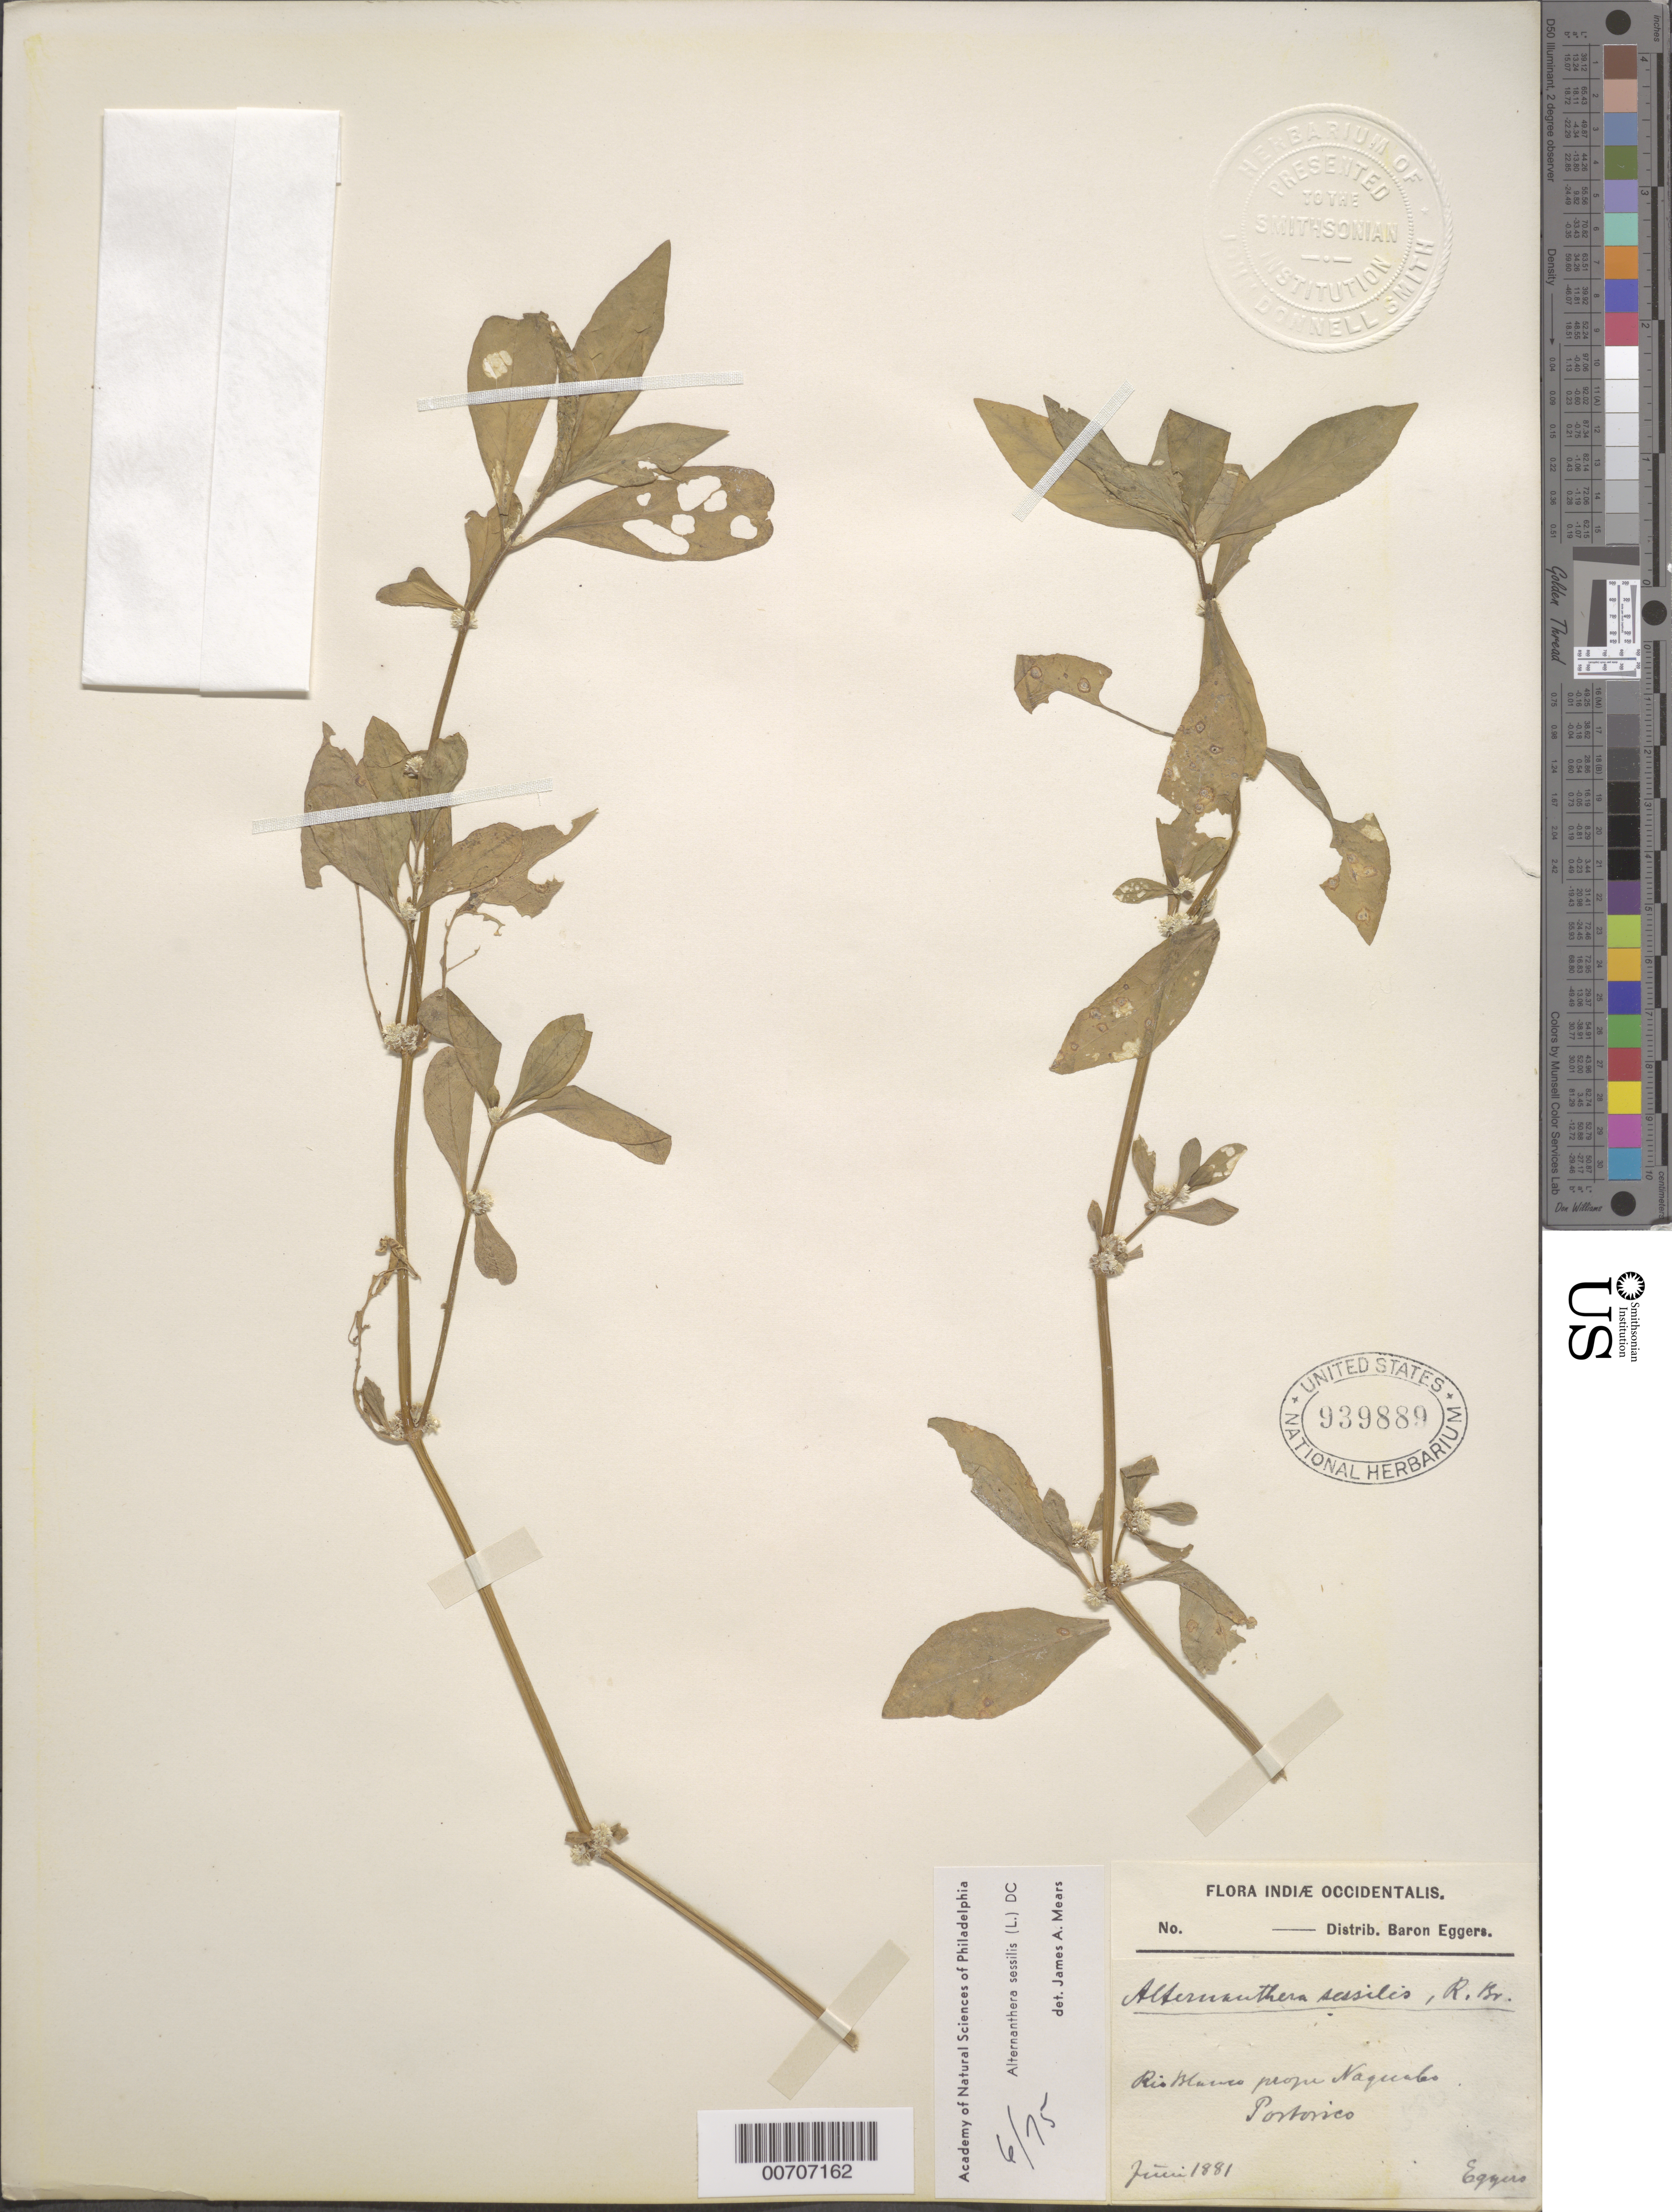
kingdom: Plantae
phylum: Tracheophyta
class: Magnoliopsida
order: Caryophyllales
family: Amaranthaceae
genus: Alternanthera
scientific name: Alternanthera sessilis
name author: (L.) DC.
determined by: Mears, J. A., (PH), Academy of Natural Sciences of Philadelphia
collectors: H. F. A. von Eggers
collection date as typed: Jun 1881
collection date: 1881-06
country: Puerto Rico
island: Greater Antilles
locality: Río Maricao prope Naguabo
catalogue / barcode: US 939889